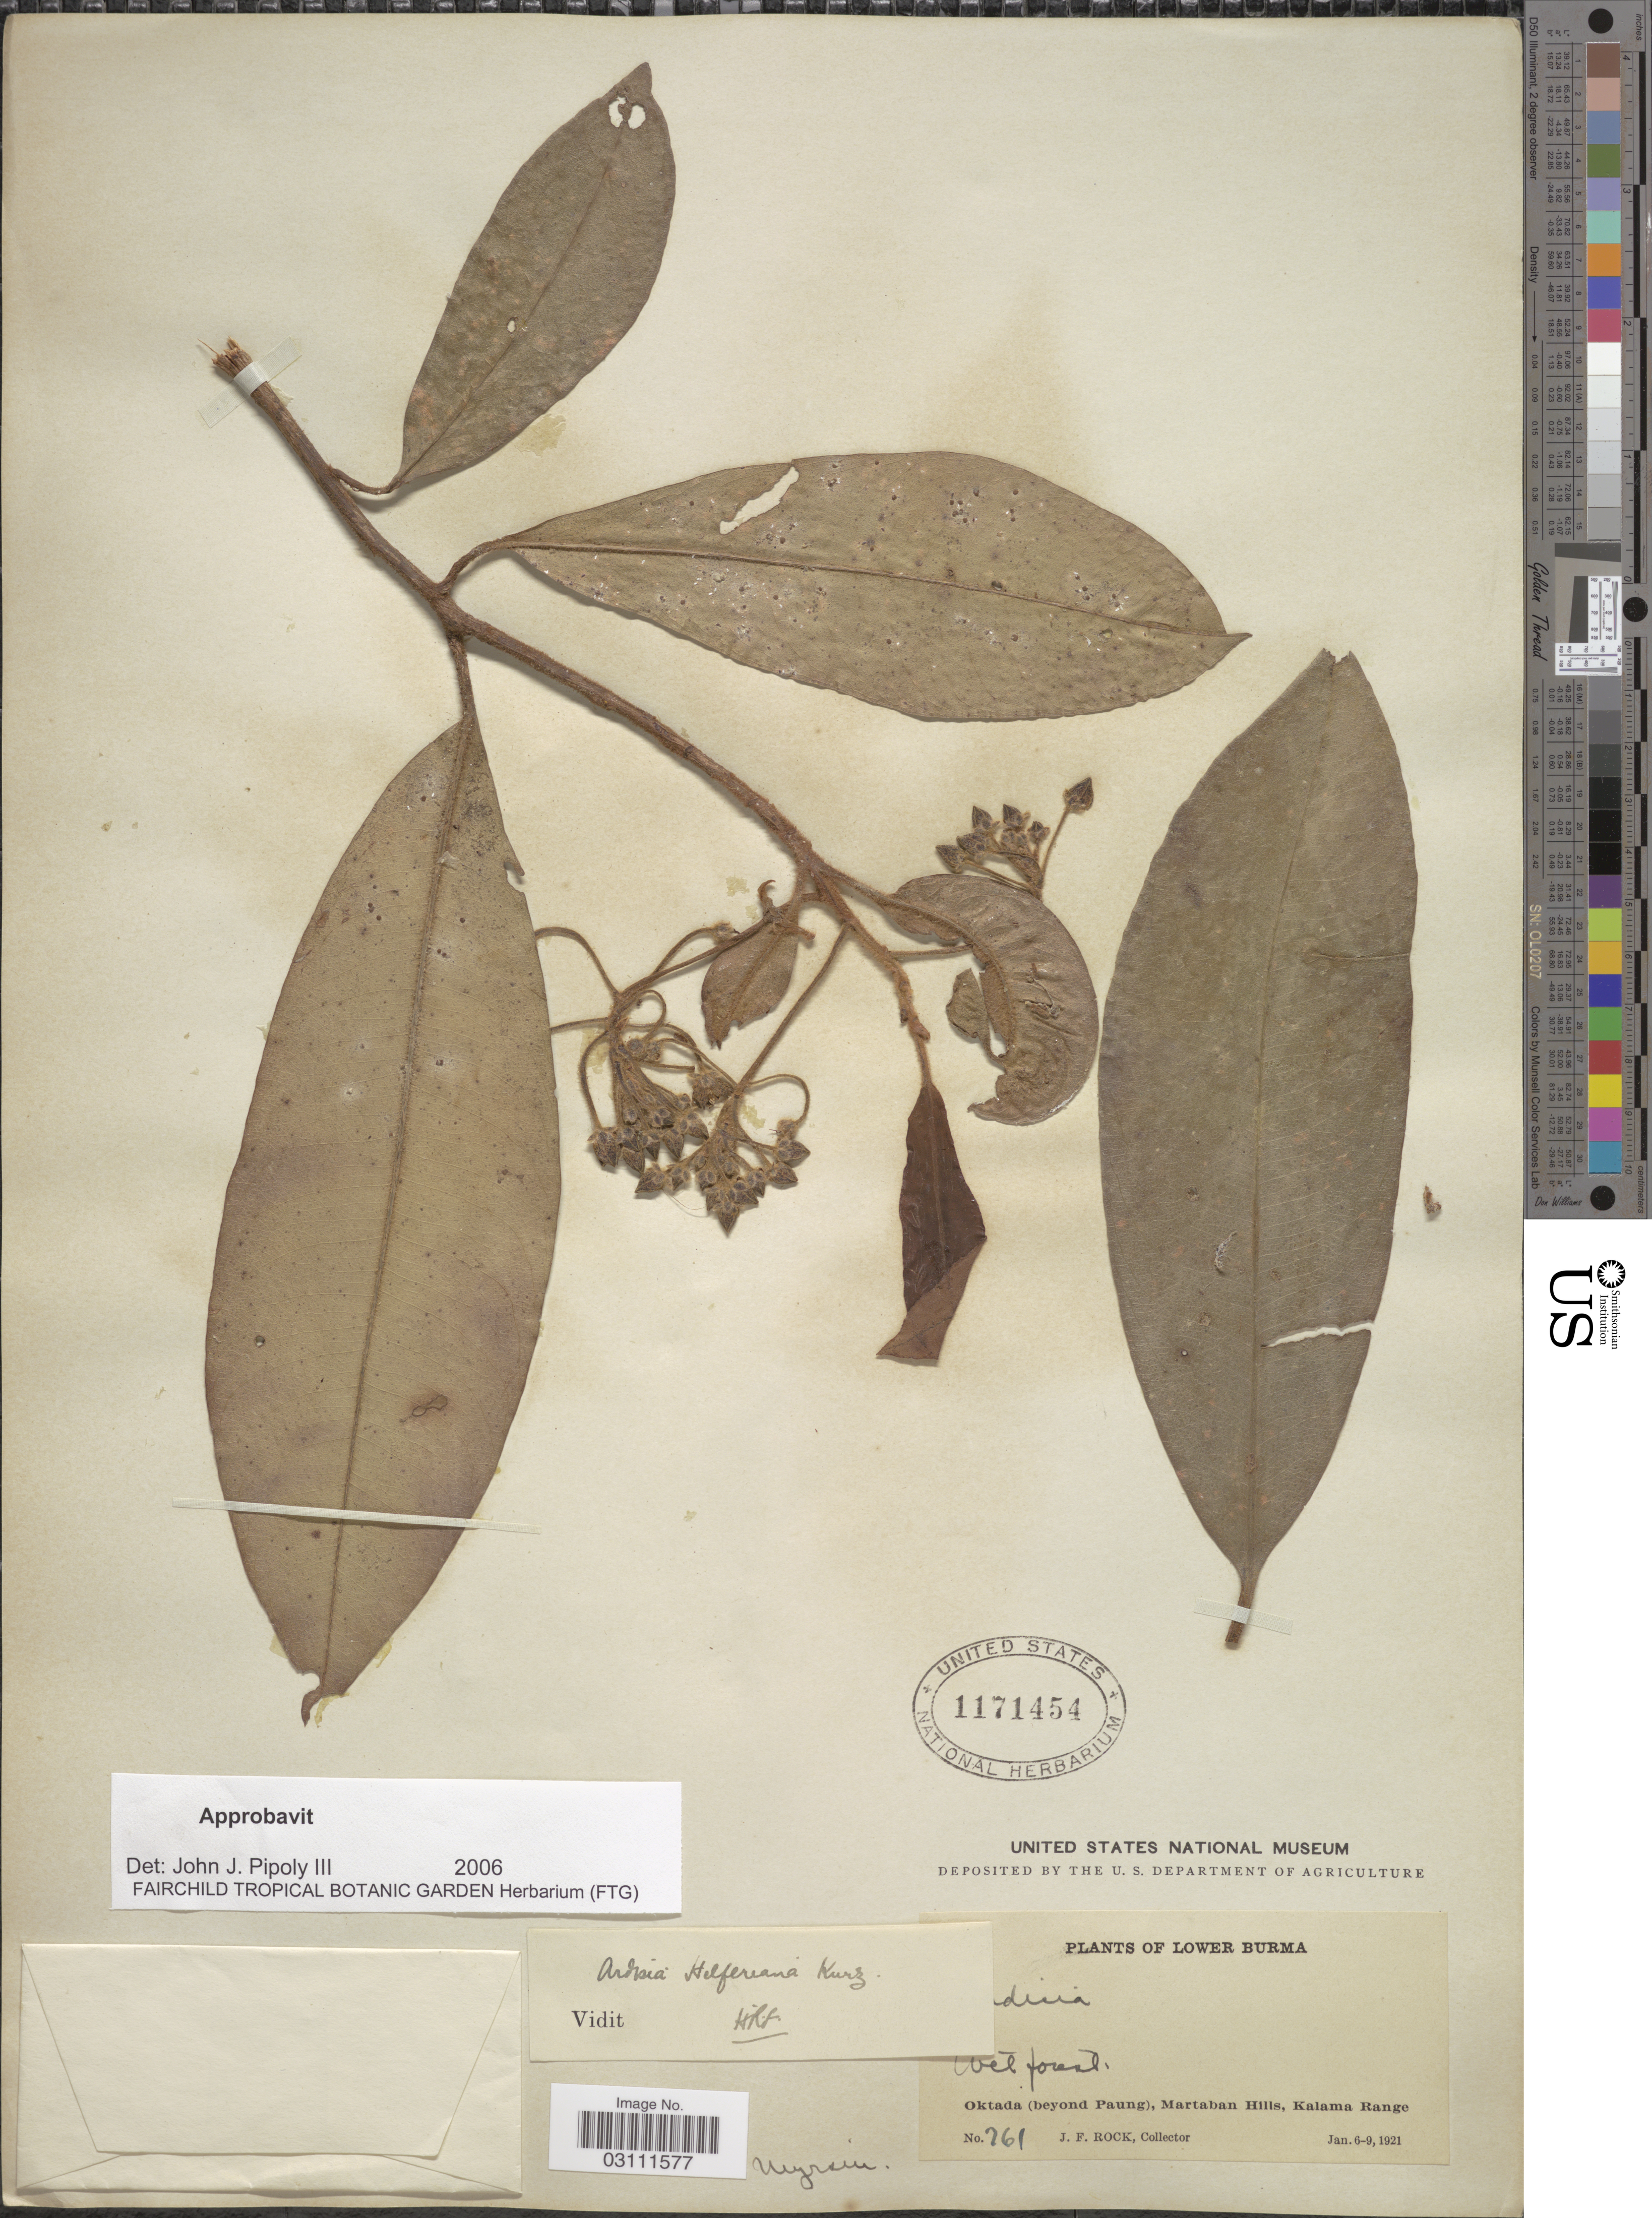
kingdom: Plantae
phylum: Tracheophyta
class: Magnoliopsida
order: Ericales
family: Primulaceae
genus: Ardisia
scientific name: Ardisia helferiana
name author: Kurz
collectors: J. Rock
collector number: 761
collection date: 1921-01-06/1921-01-09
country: Myanmar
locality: Lower Burma, Oktada (beyond Paung), Martaban Hills, Kalama Range.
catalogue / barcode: US 1171454